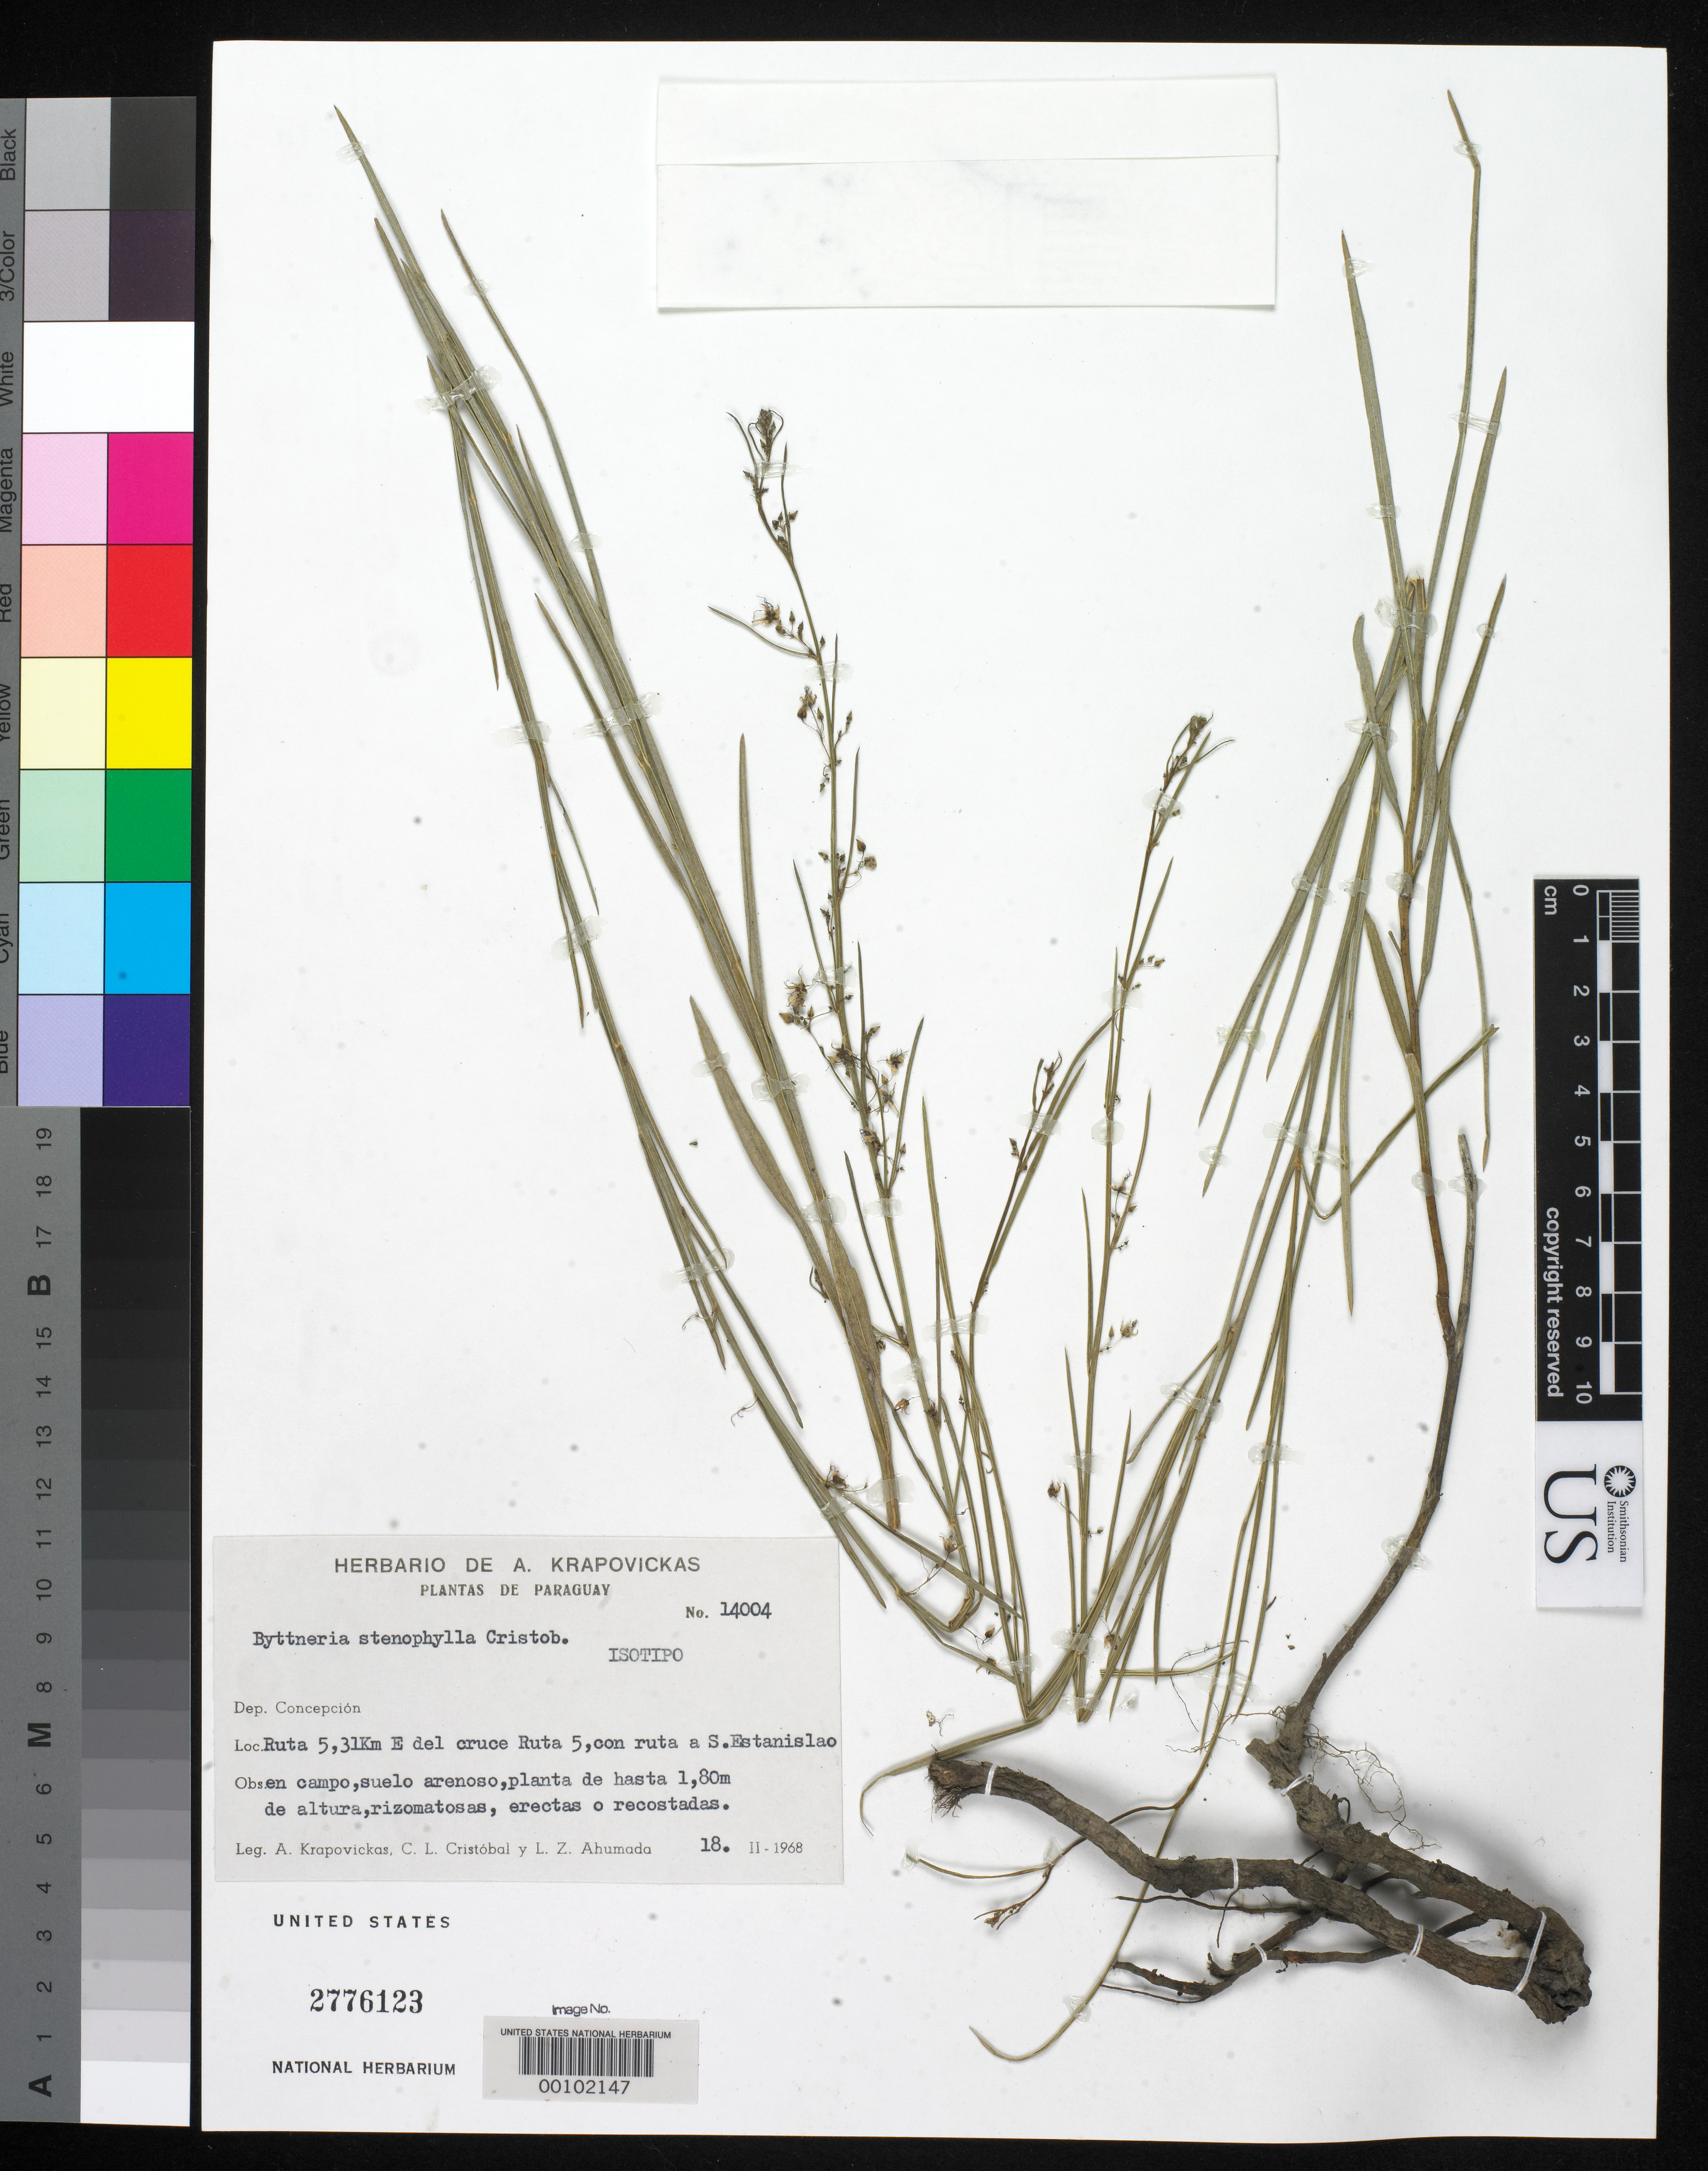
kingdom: Plantae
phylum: Tracheophyta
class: Magnoliopsida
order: Malvales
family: Malvaceae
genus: Byttneria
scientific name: Byttneria stenophylla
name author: Cristóbal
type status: Isotype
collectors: A. Krapovickas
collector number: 14004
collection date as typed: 18 Feb 1968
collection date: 1968-02-18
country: Paraguay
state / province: Concepción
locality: Ruta 5, 31 km E of Cruce Ruta.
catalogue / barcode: US 2776123